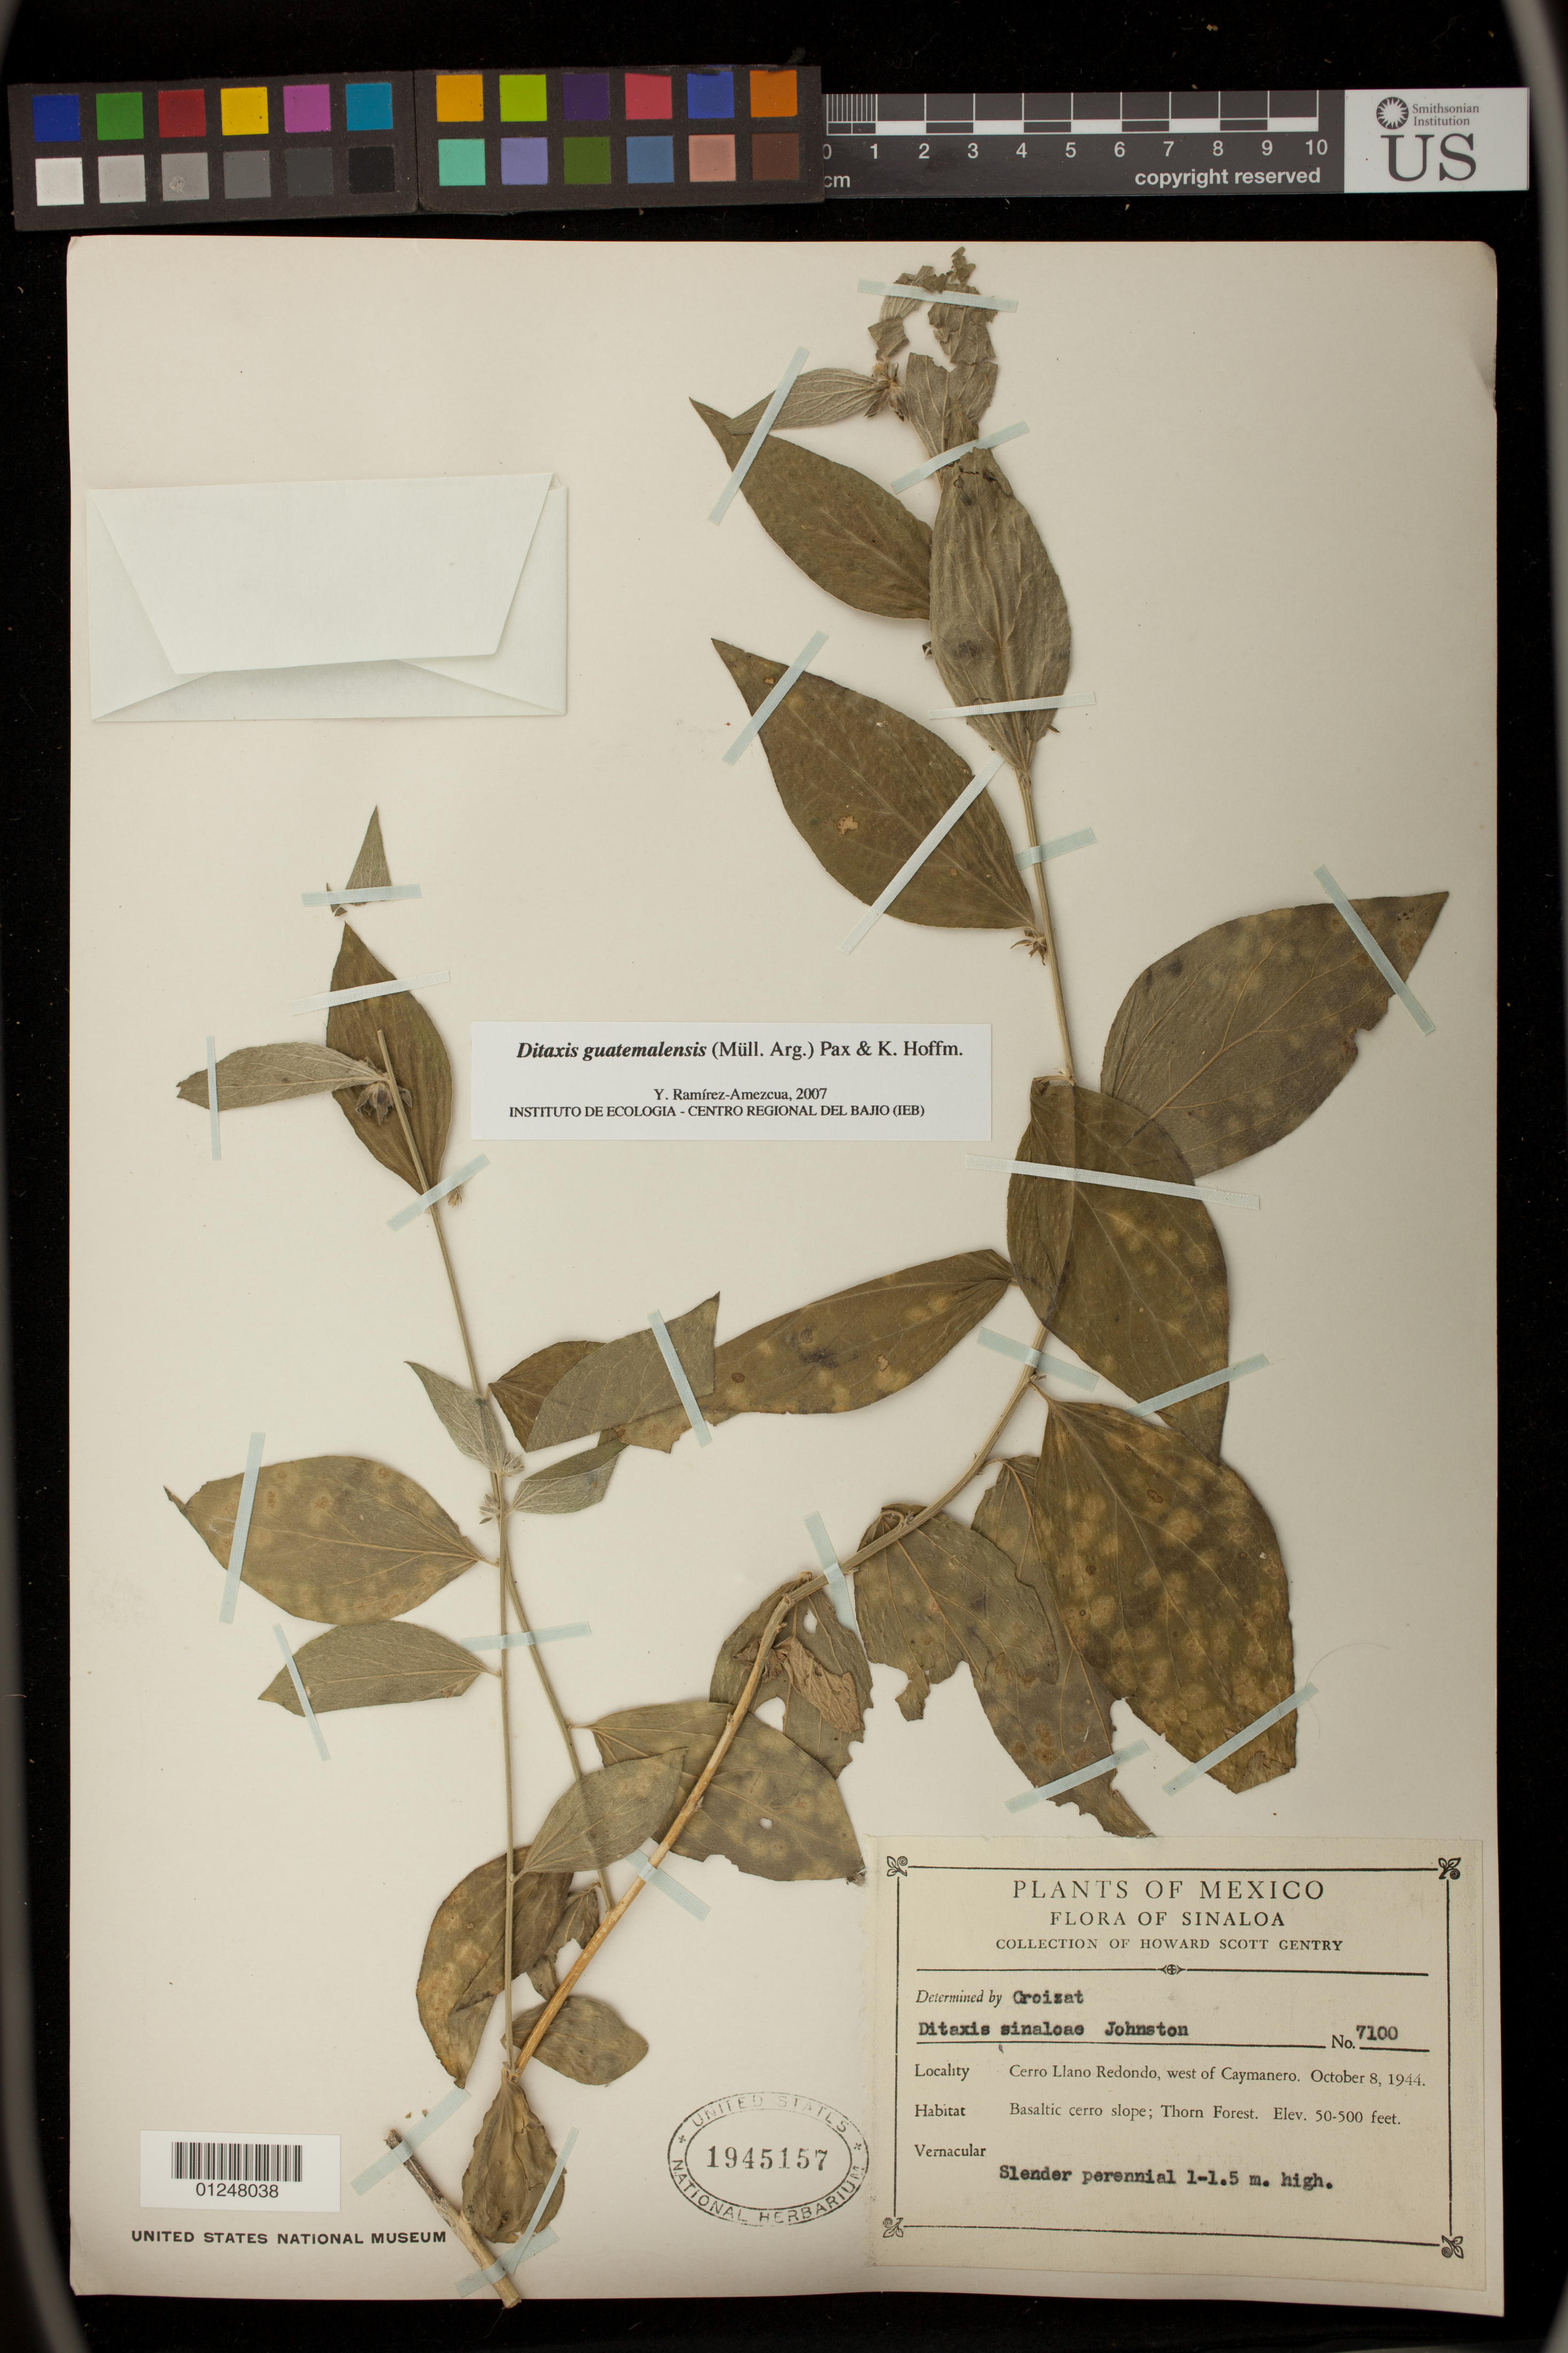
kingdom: Plantae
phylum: Tracheophyta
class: Magnoliopsida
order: Malpighiales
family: Euphorbiaceae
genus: Ditaxis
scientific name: Ditaxis guatemalensis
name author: (Müll. Arg.) Pax & K. Hoffm.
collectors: H. S. Gentry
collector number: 7100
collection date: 1944-10-08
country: Mexico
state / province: Sinaloa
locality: Cerro Llano Redondo, west of Caymanero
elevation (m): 15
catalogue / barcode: US 1945157